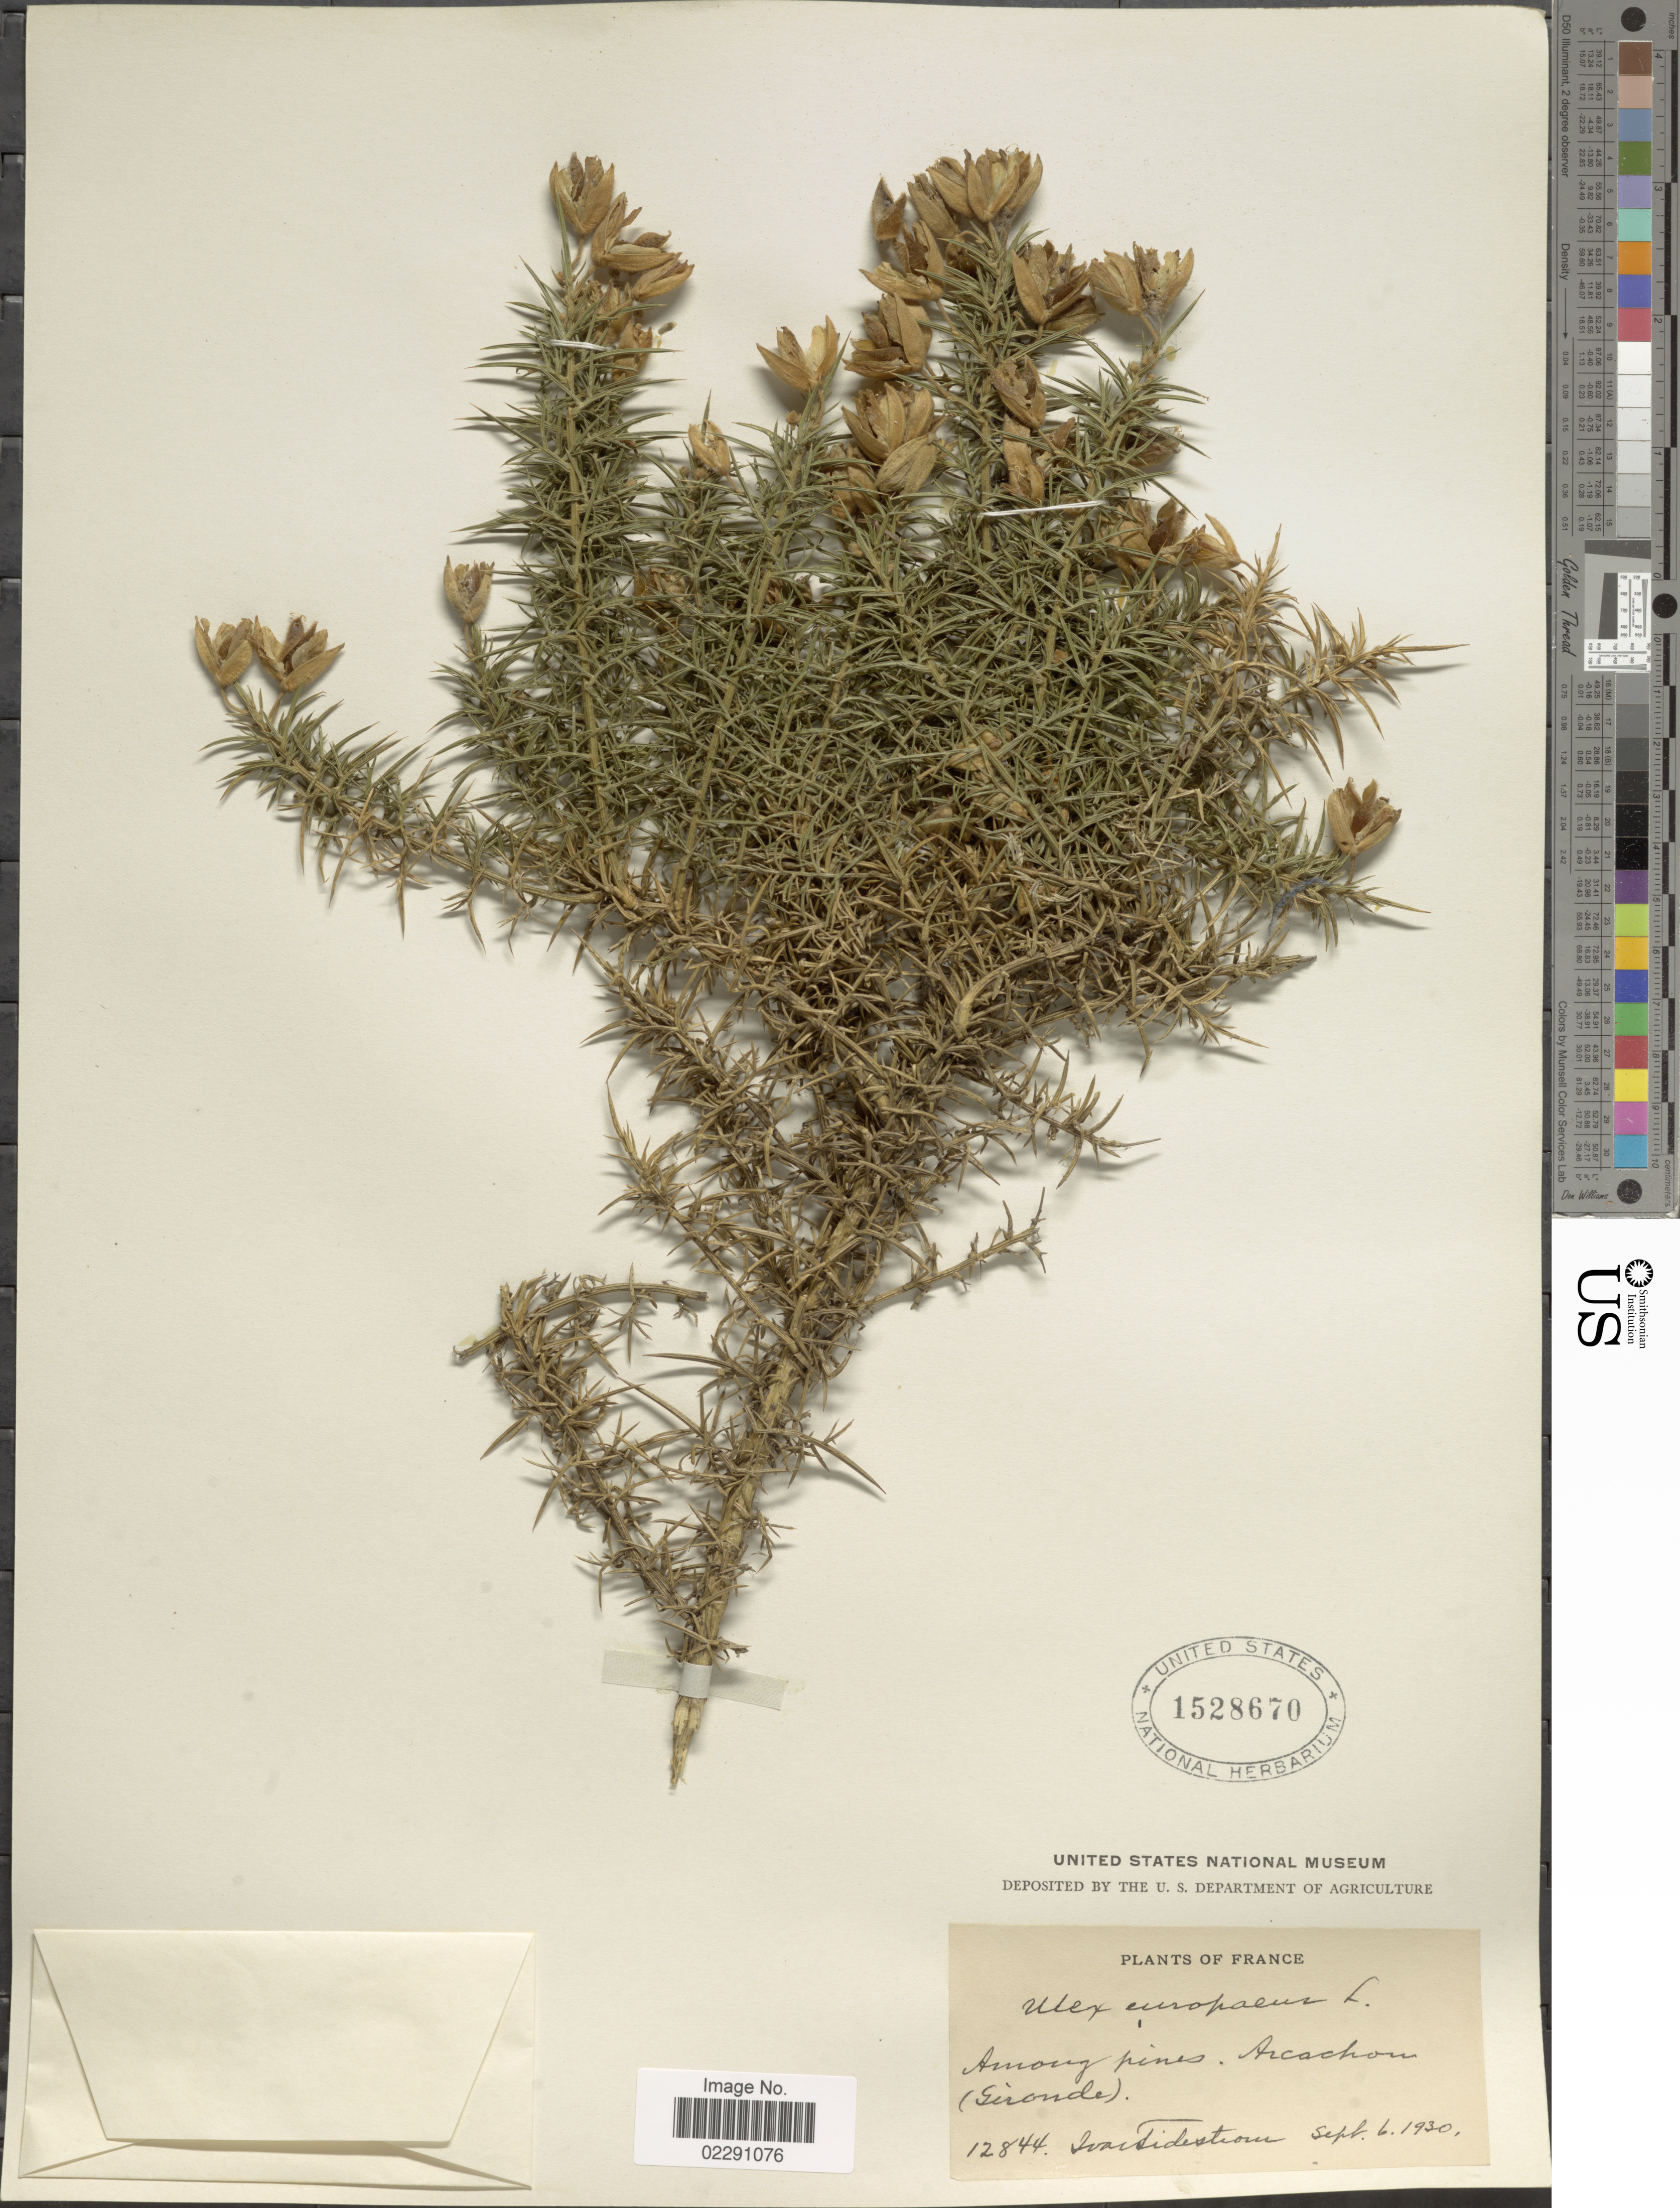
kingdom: Plantae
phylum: Tracheophyta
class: Magnoliopsida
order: Fabales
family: Fabaceae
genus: Ulex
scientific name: Ulex europaeus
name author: L.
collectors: I. F. Tidestrom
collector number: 12844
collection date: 1930-09-06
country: France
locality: Arcachon (Gironde)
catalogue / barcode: US 1528670